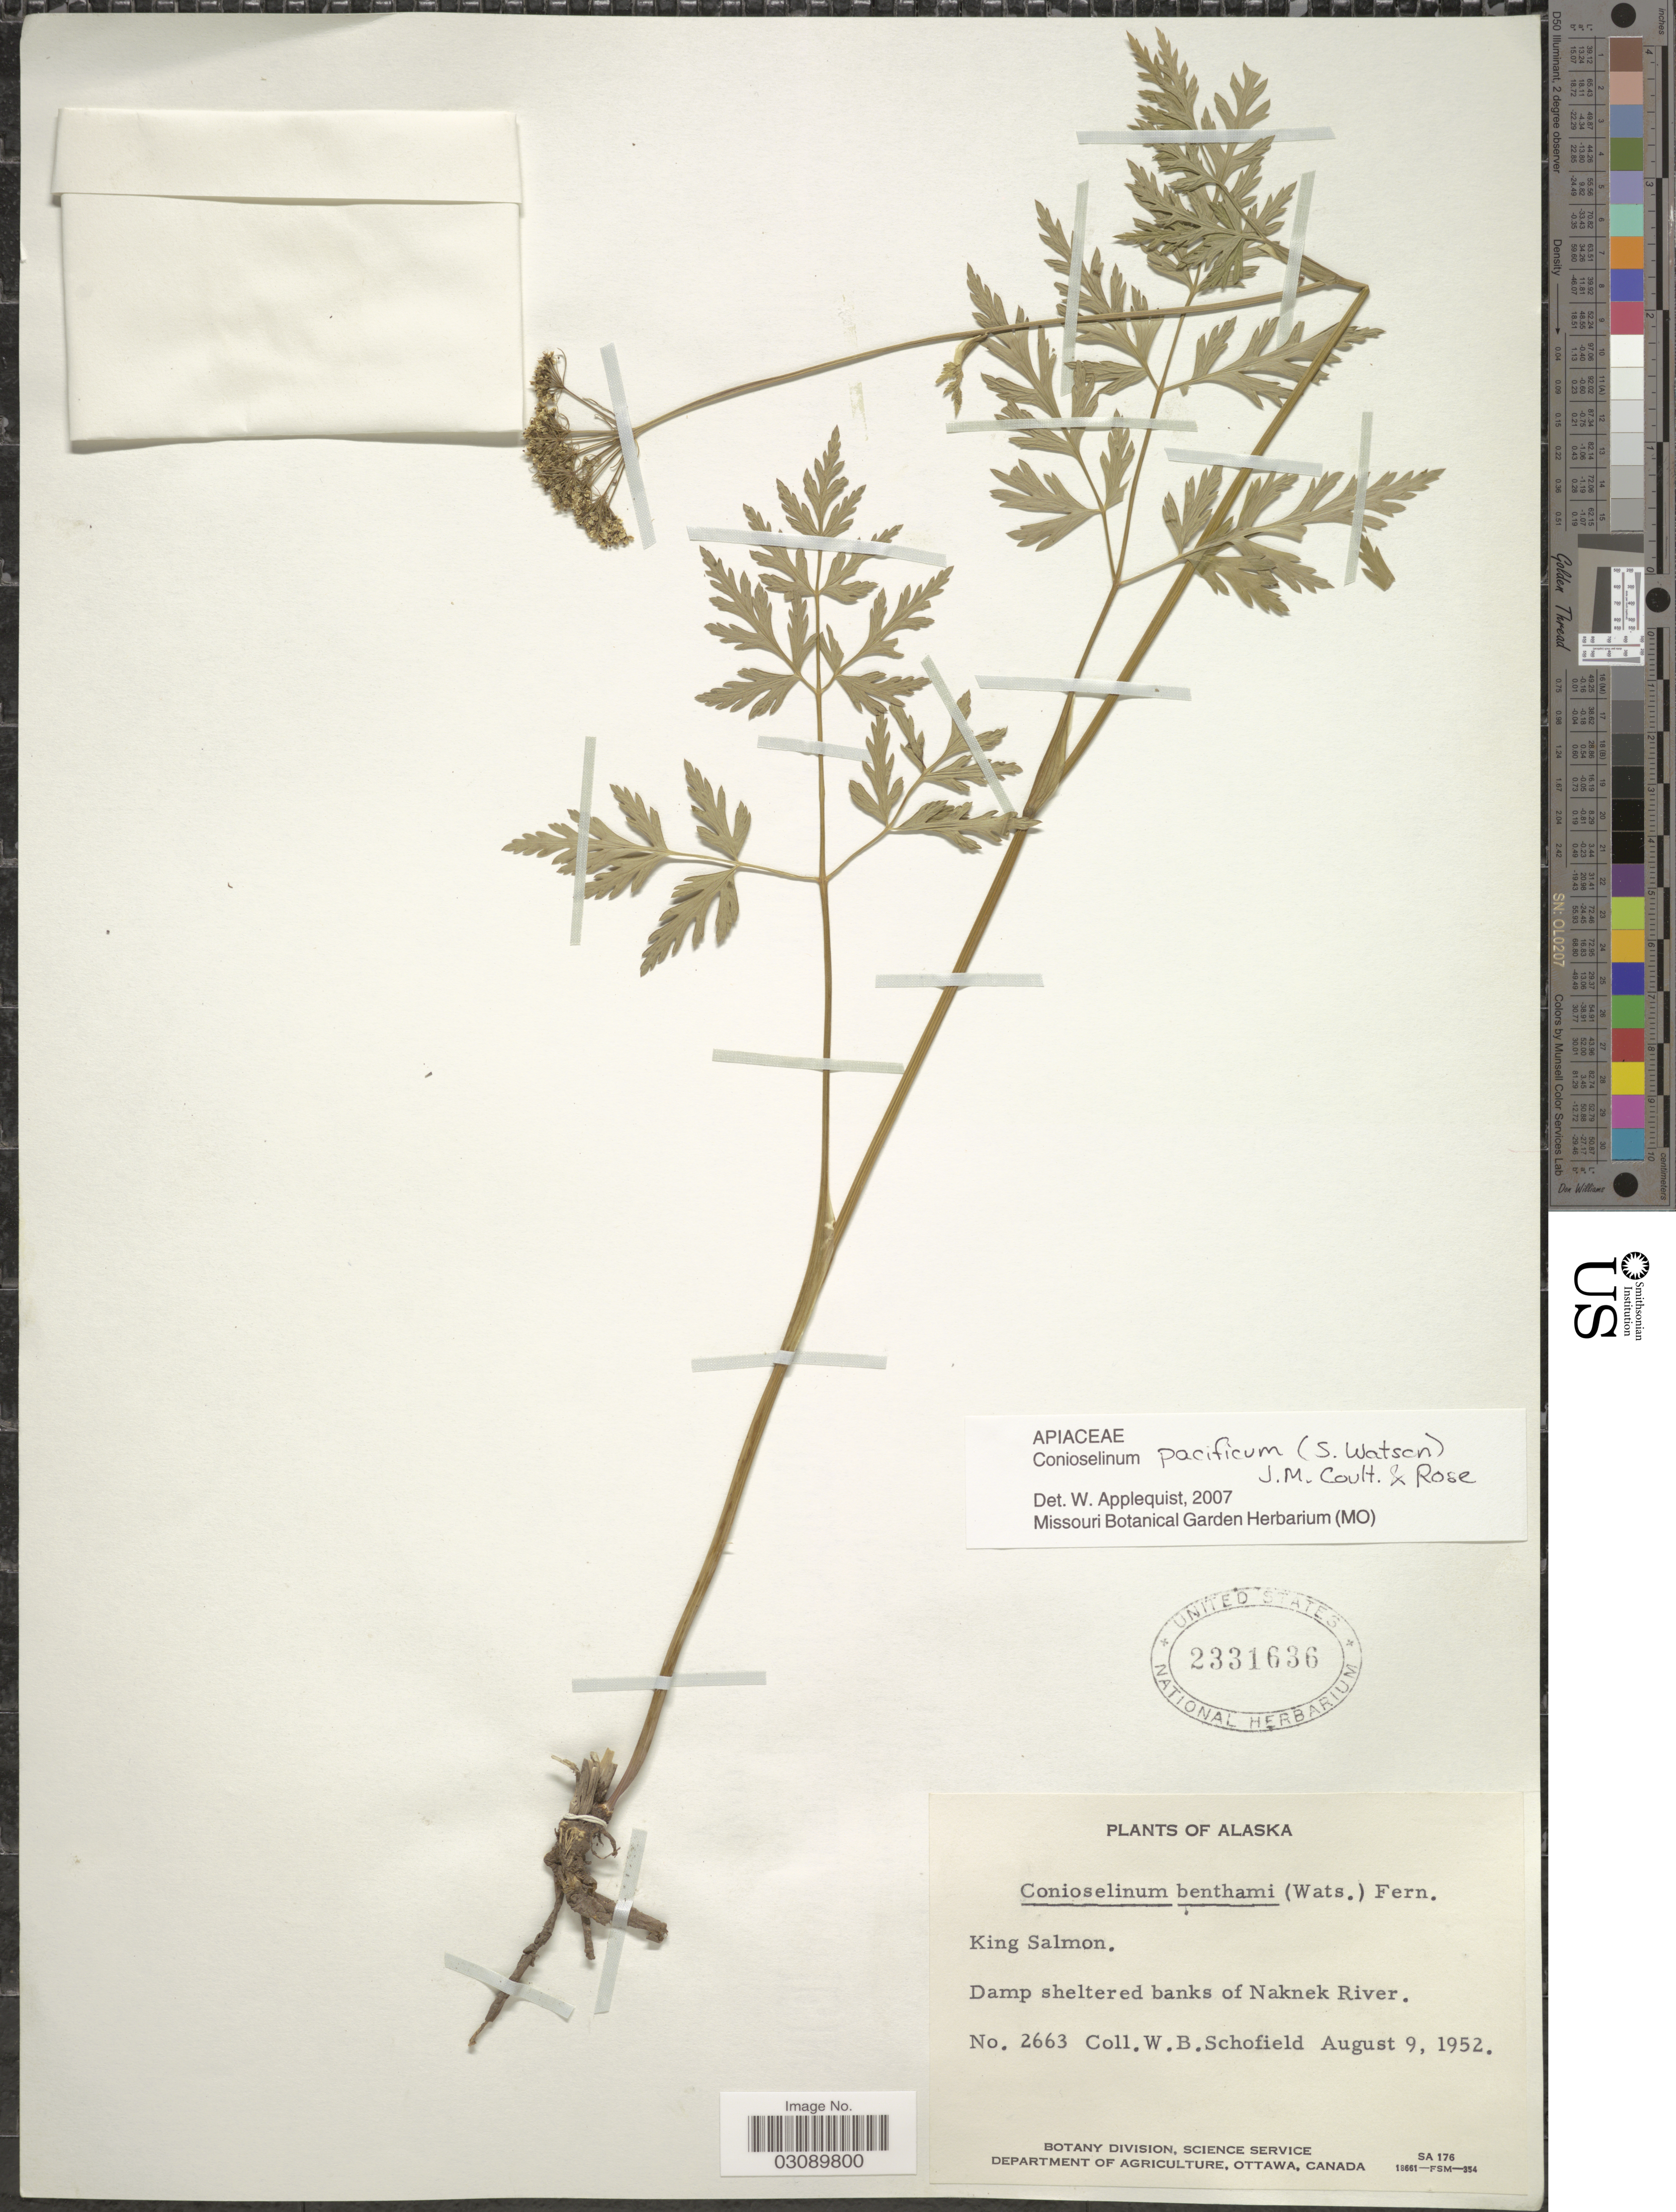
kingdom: Plantae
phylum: Tracheophyta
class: Magnoliopsida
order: Apiales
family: Apiaceae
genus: Conioselinum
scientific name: Conioselinum pacificum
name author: (S. Watson) J.M. Coult. & Rose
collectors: W. Schofield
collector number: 2663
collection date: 1952-08-09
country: United States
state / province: Alaska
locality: King Salmon. Damp sheltered banks of Naknek River.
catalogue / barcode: US 2331636